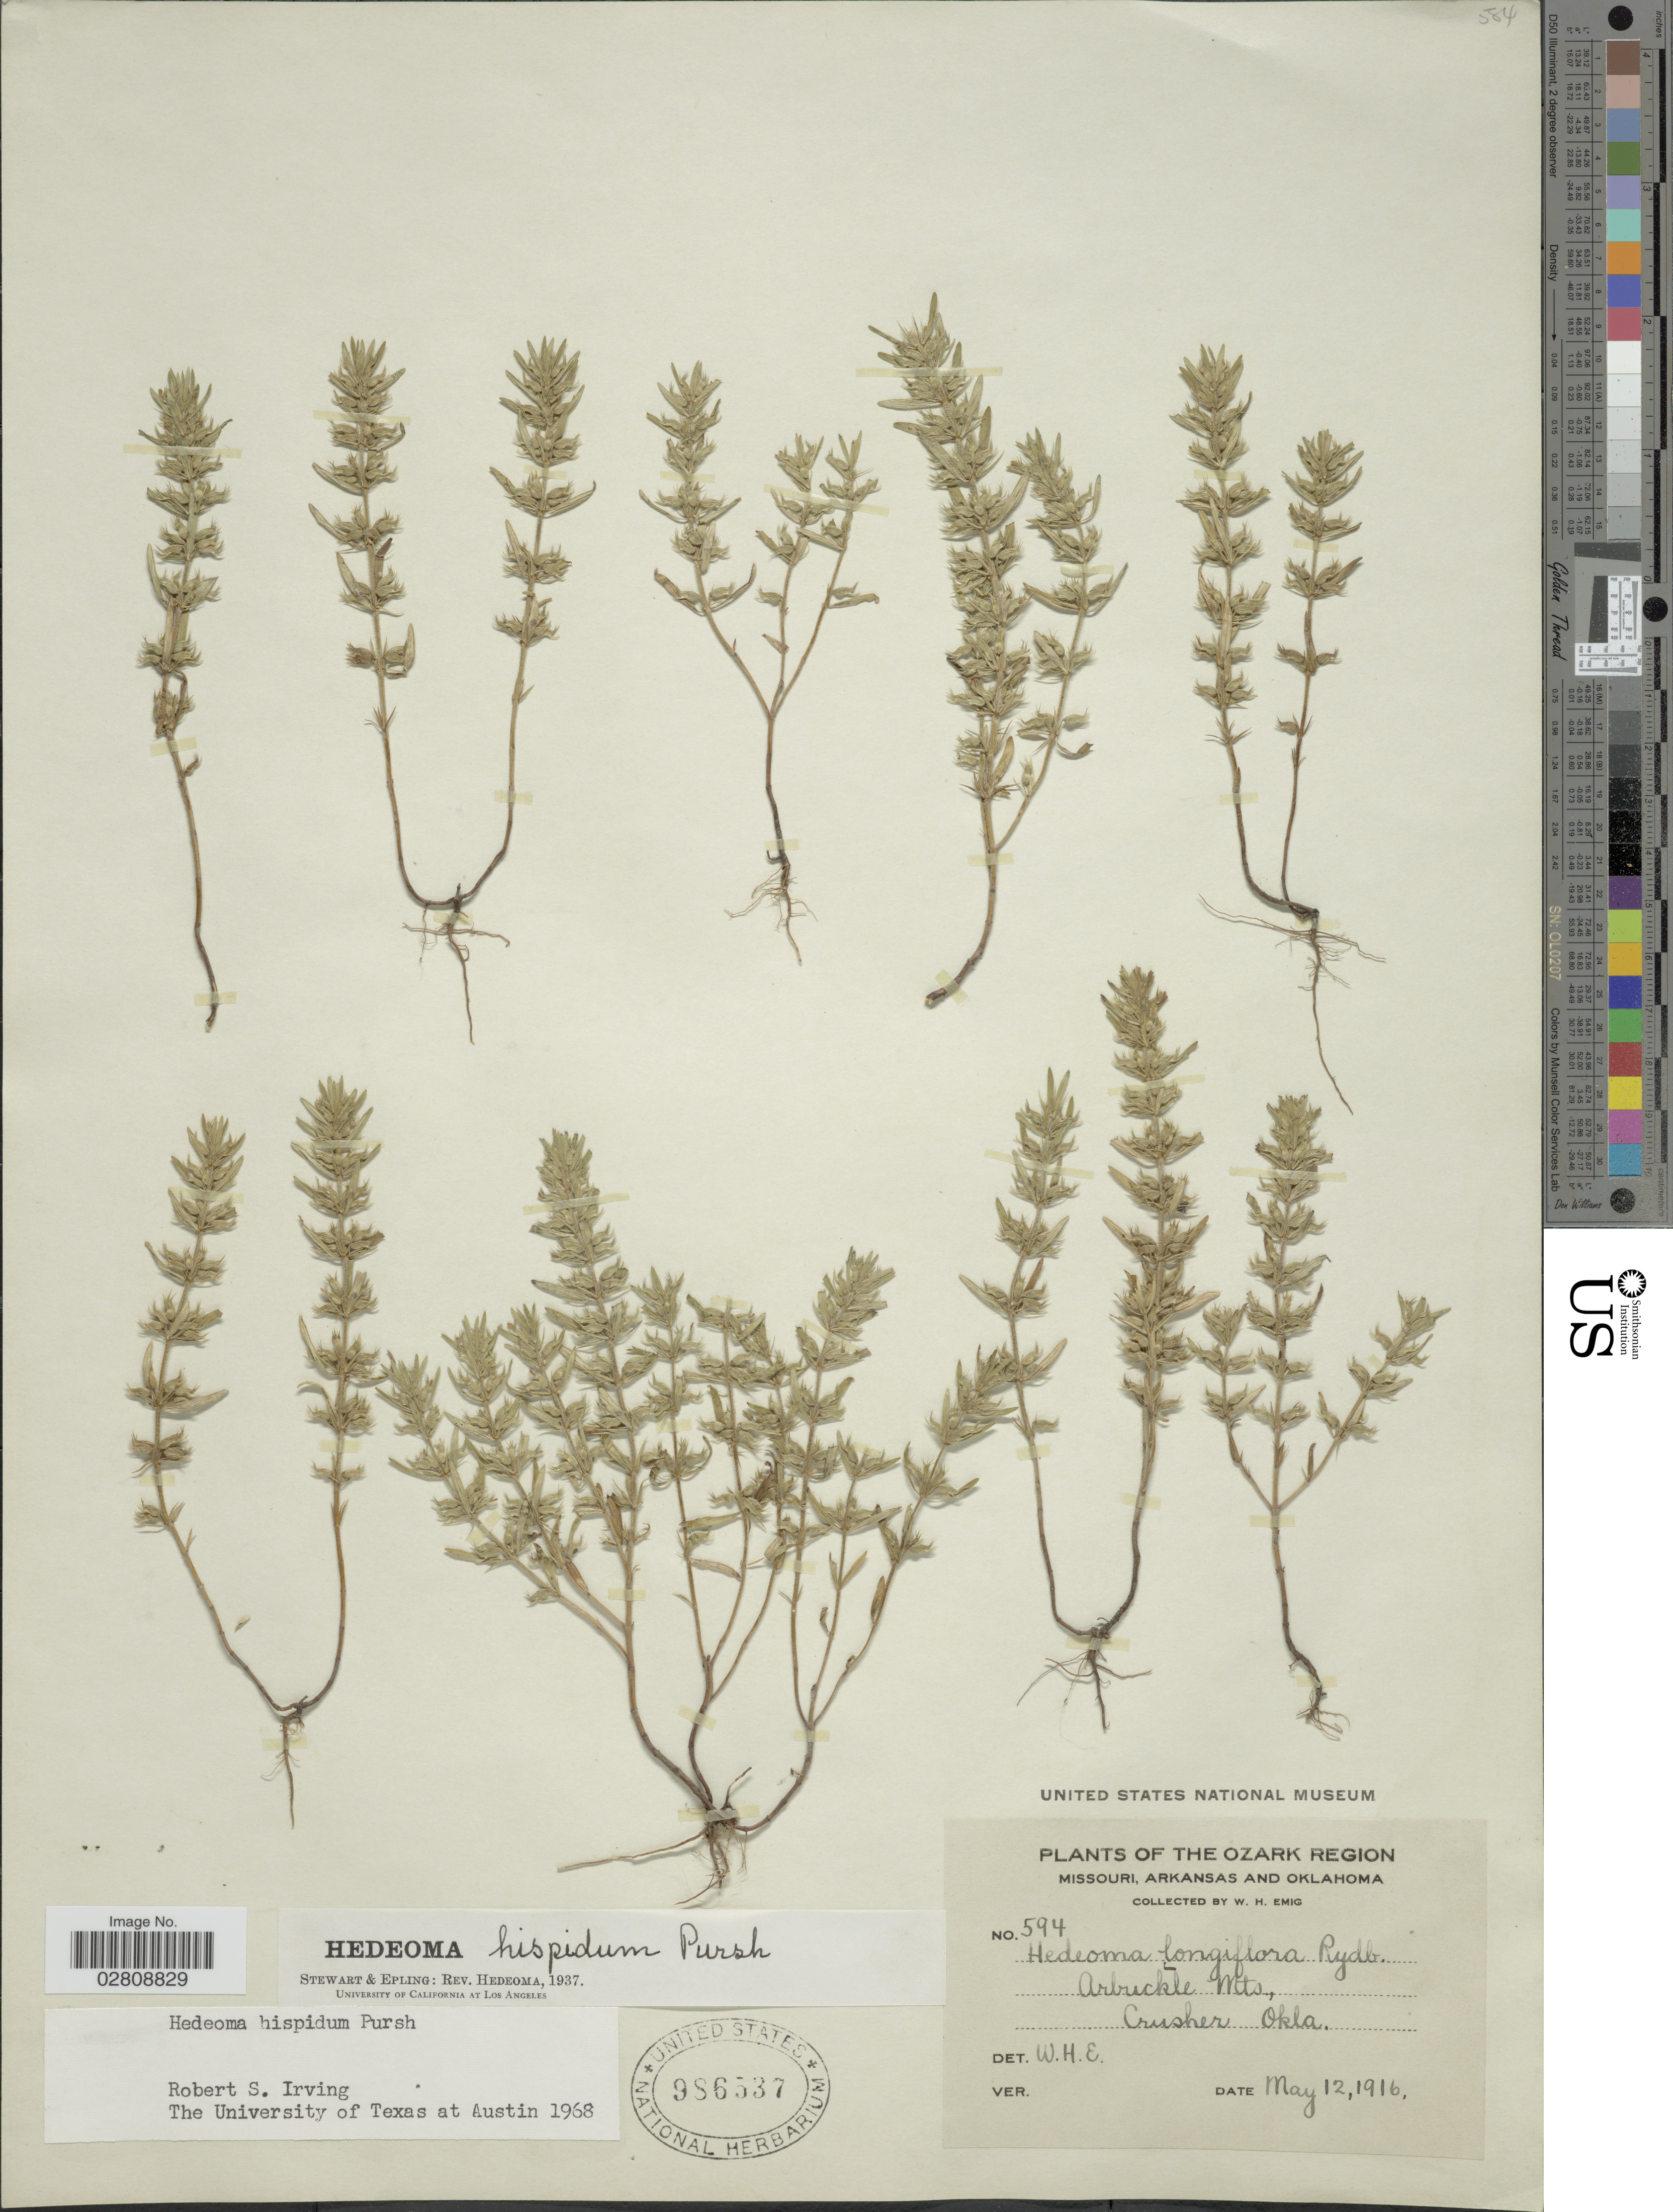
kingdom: Plantae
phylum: Tracheophyta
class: Magnoliopsida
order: Lamiales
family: Lamiaceae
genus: Hedeoma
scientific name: Hedeoma hispida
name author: Pursh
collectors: W. H. Emig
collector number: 594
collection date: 1916-05-12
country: United States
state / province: Oklahoma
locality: Ozark region. Arbuckle Mts, Crusher.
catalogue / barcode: US 986537